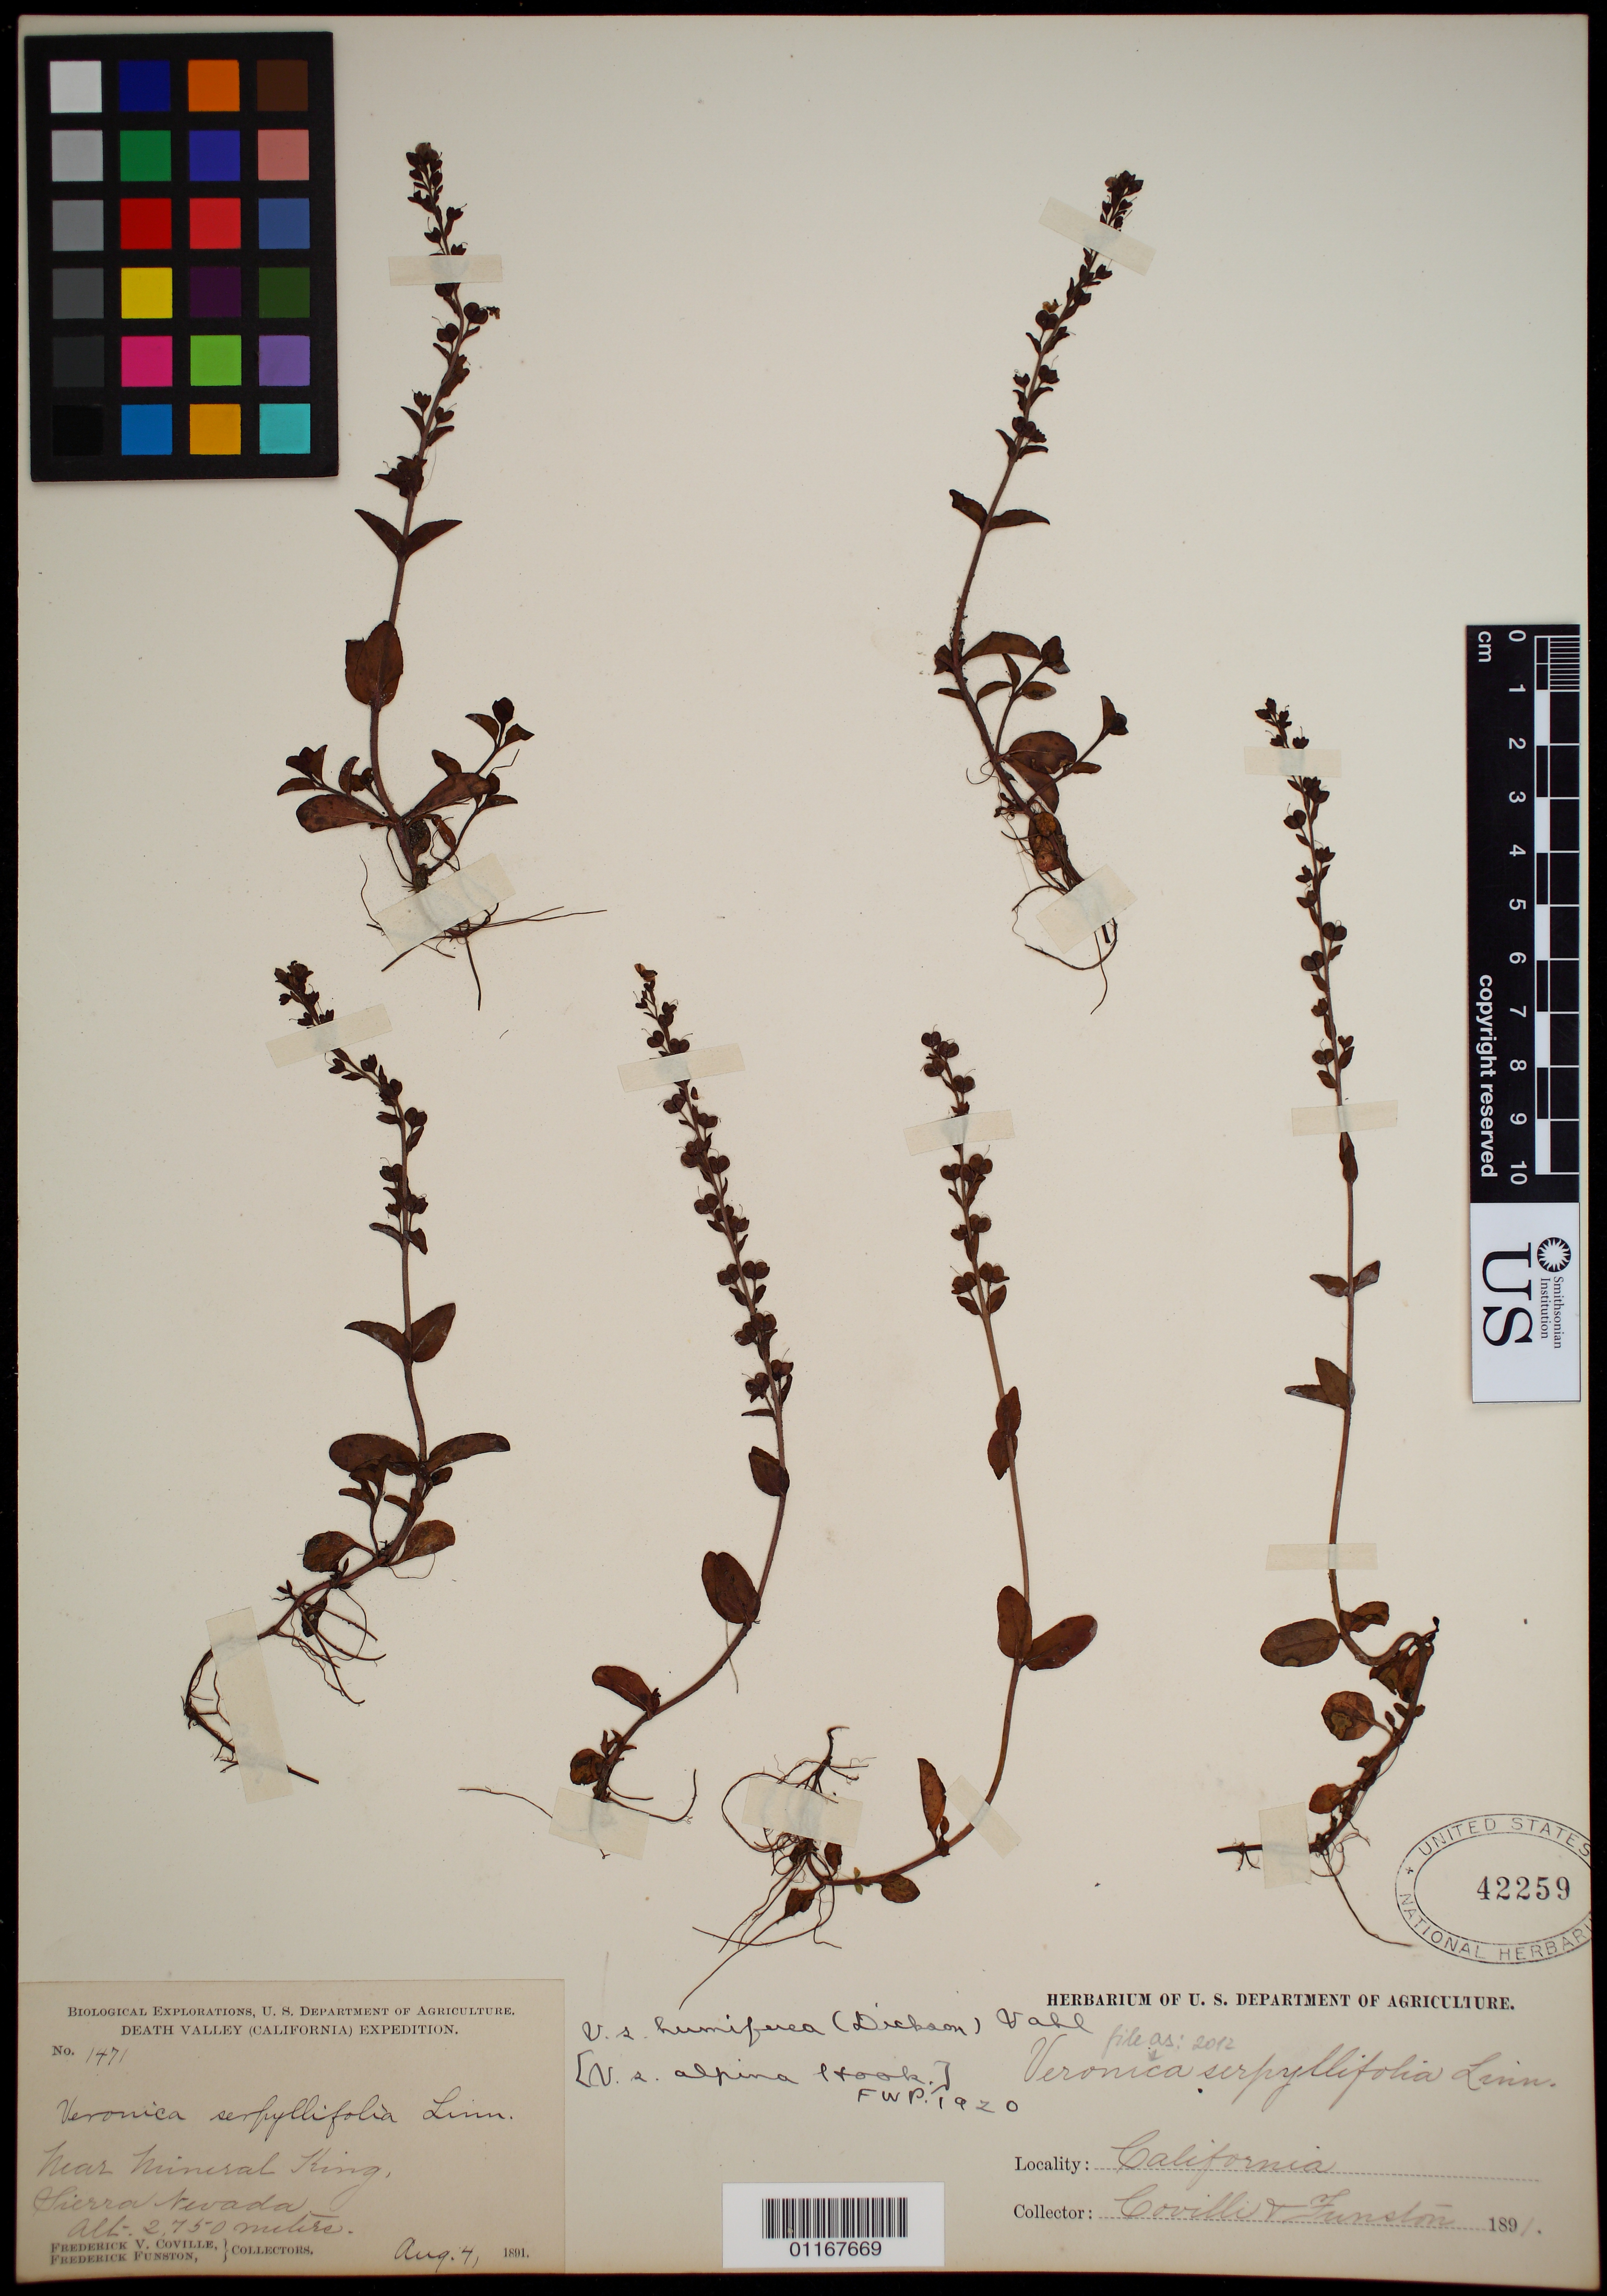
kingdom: Plantae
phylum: Tracheophyta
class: Magnoliopsida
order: Lamiales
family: Plantaginaceae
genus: Veronica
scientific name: Veronica serpyllifolia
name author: L.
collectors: F. V. Coville & F. Funston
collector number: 1471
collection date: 1891-08-04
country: United States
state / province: California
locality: near Mineral King, Sierra Nevada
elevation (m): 2750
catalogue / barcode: US 42259